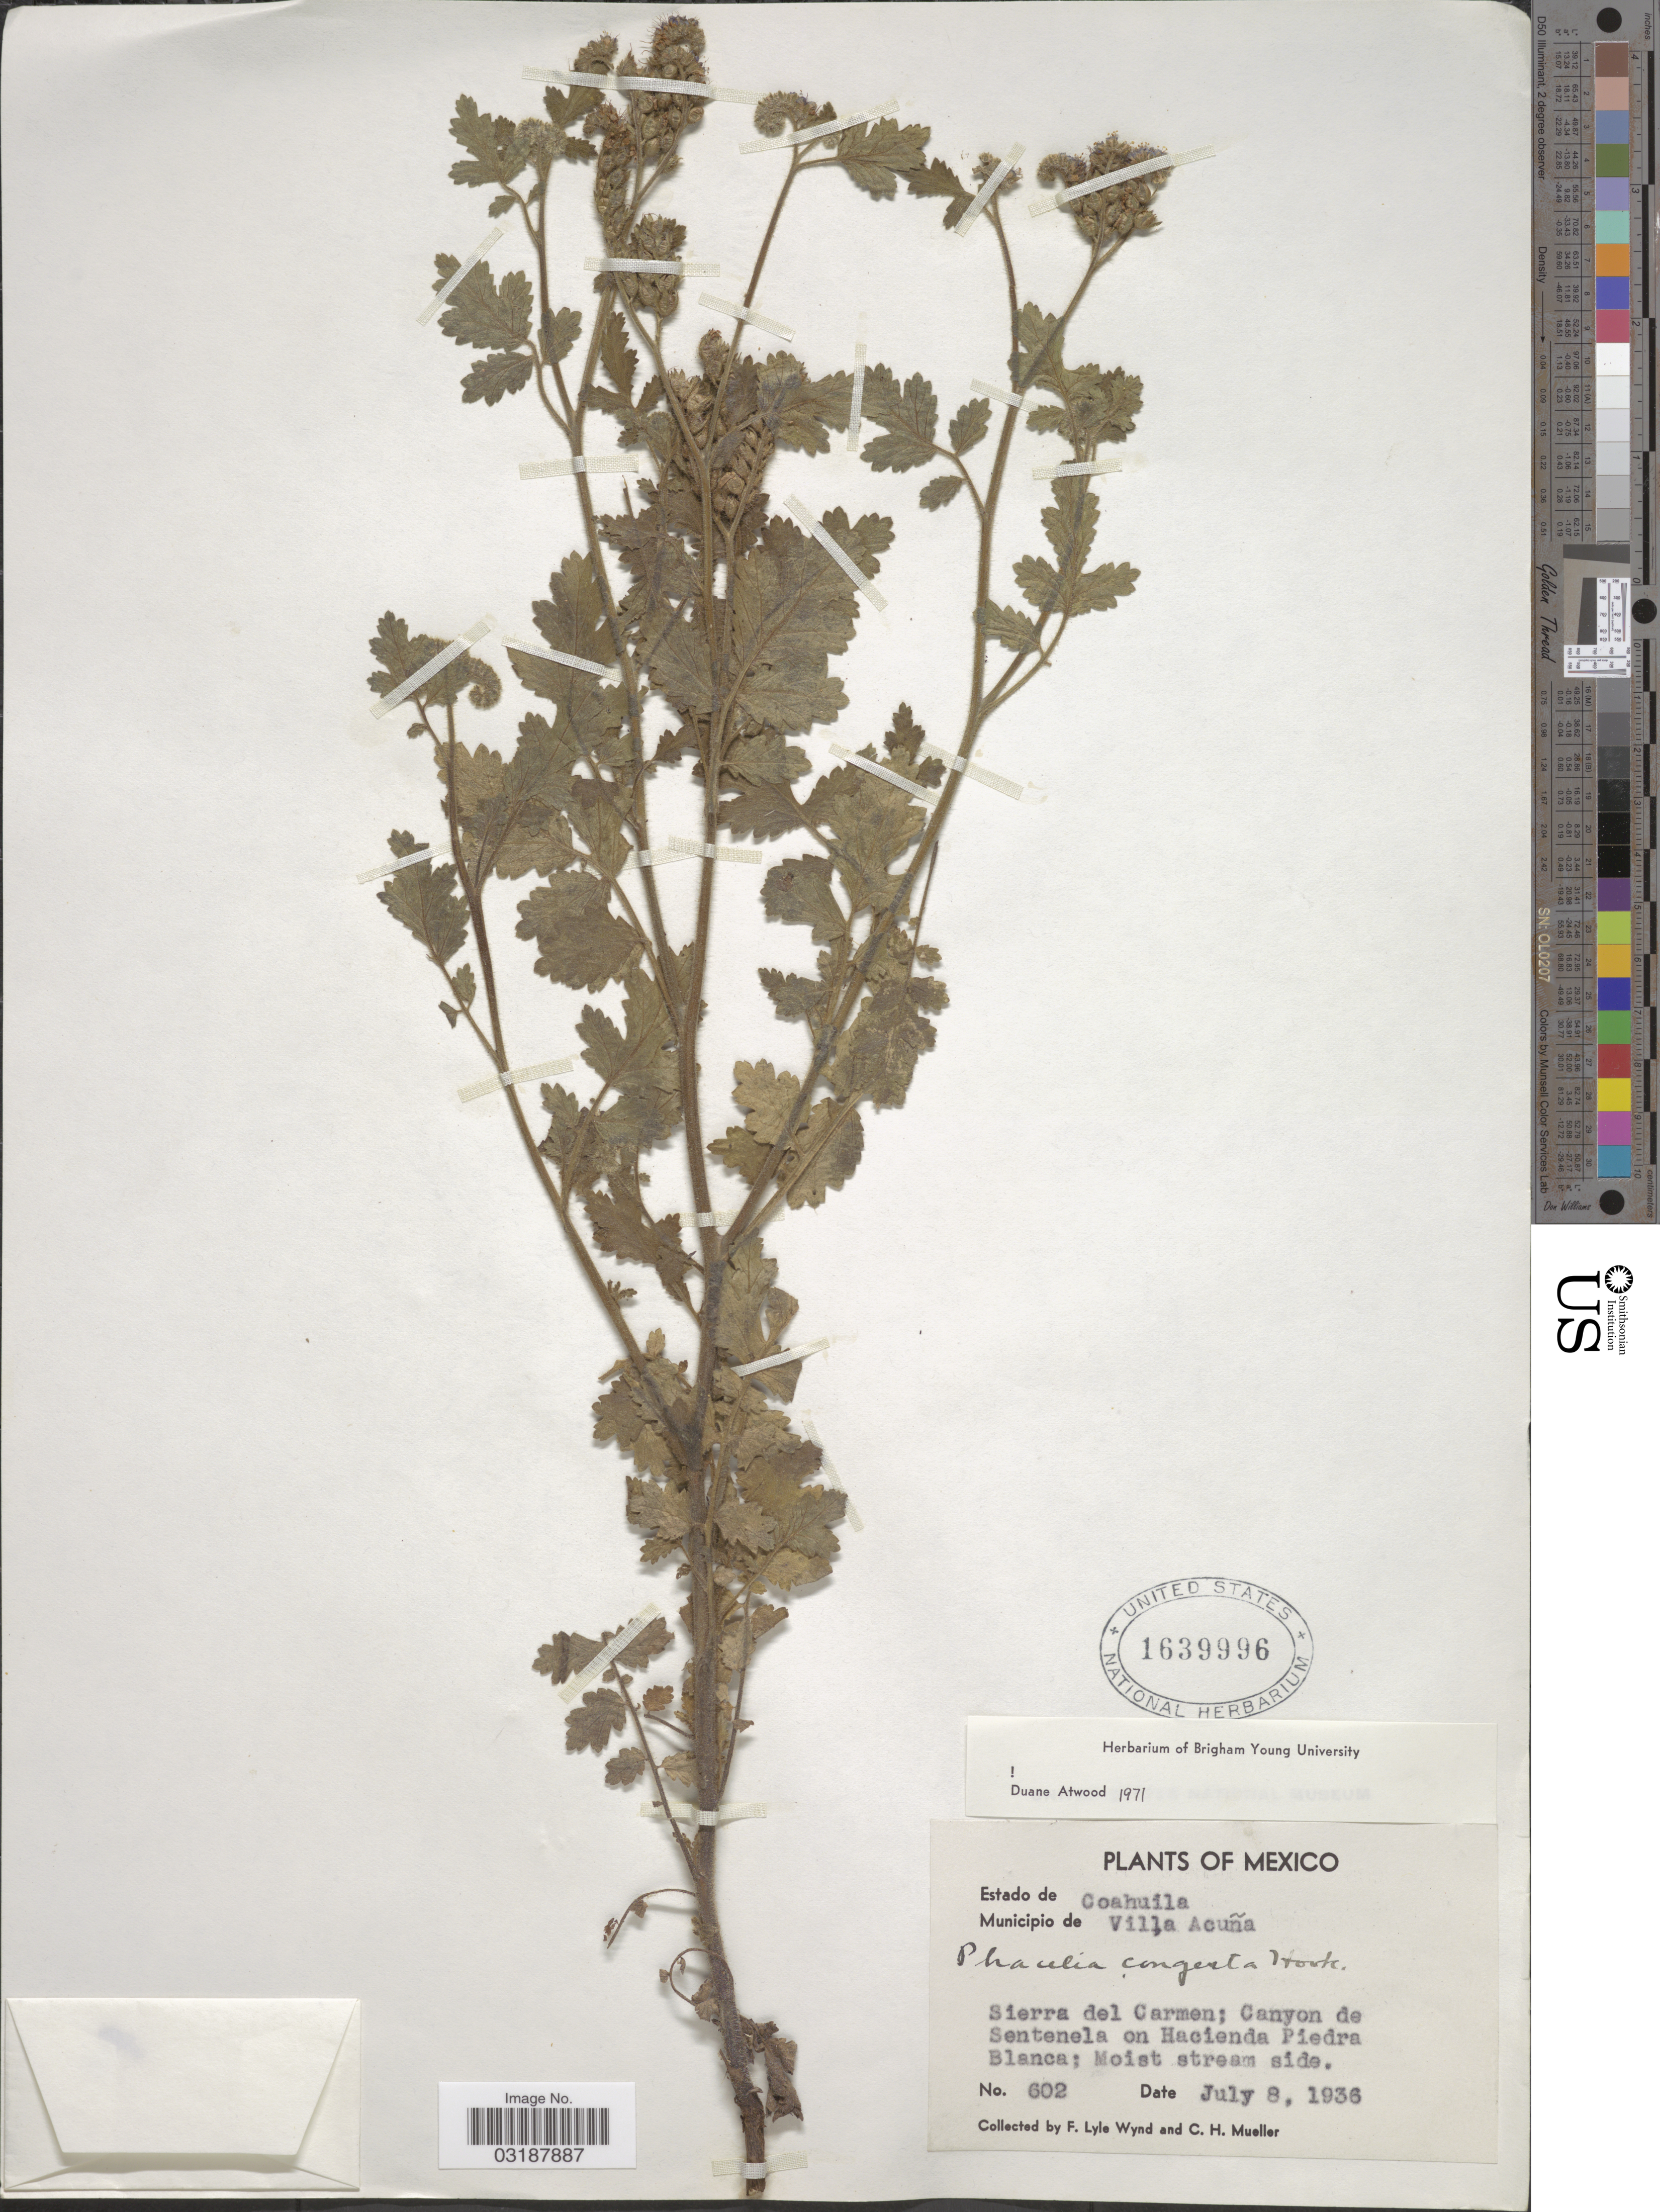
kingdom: Plantae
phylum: Tracheophyta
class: Magnoliopsida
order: Boraginales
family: Hydrophyllaceae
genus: Phacelia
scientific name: Phacelia congesta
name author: Hook.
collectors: F. L. Wynd & C. H. Mueller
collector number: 602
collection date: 1936-07-08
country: Mexico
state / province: Coahuila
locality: Municipio de Villa Acuña, Sierra del Carmen; Canyon de Sentenela on Hacienda Piedra Blanca.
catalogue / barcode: US 1639996